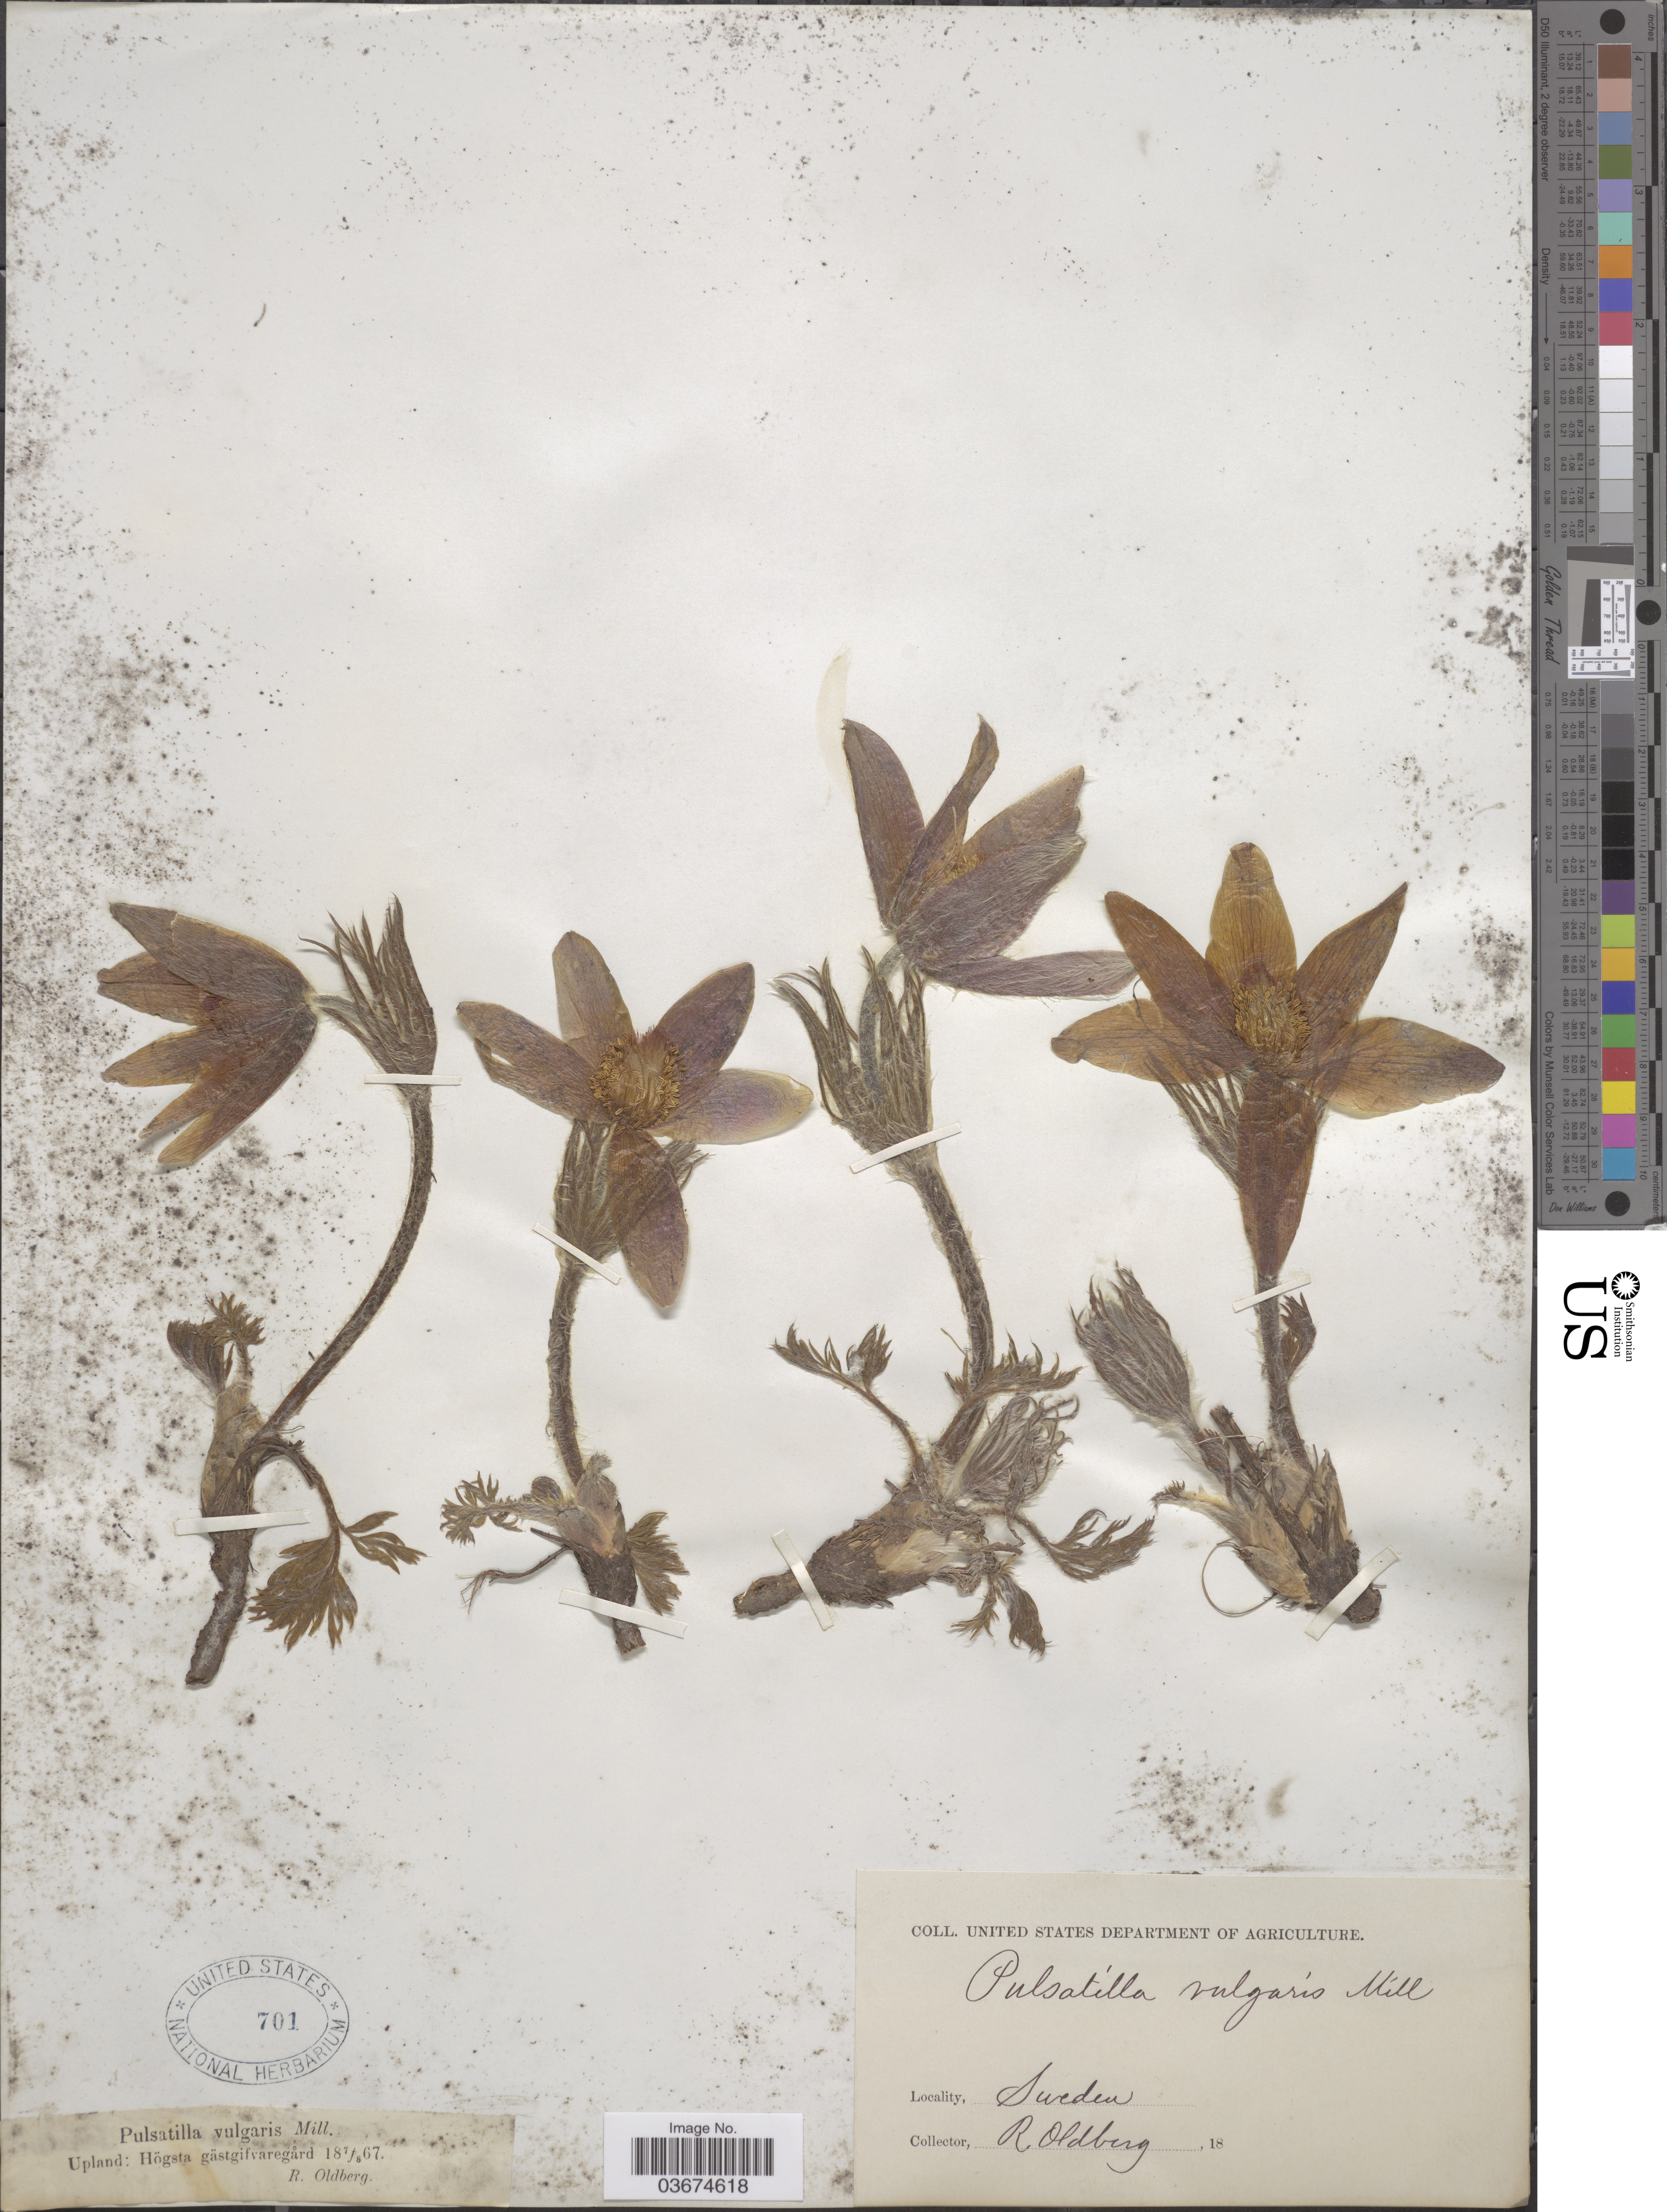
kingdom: Plantae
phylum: Tracheophyta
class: Magnoliopsida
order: Ranunculales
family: Ranunculaceae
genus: Pulsatilla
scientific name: Pulsatilla vulgaris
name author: Mill.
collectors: R. Oldberg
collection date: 1867-08-07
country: Sweden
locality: Upland: Högsta gästgifvaregård.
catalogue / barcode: US 701